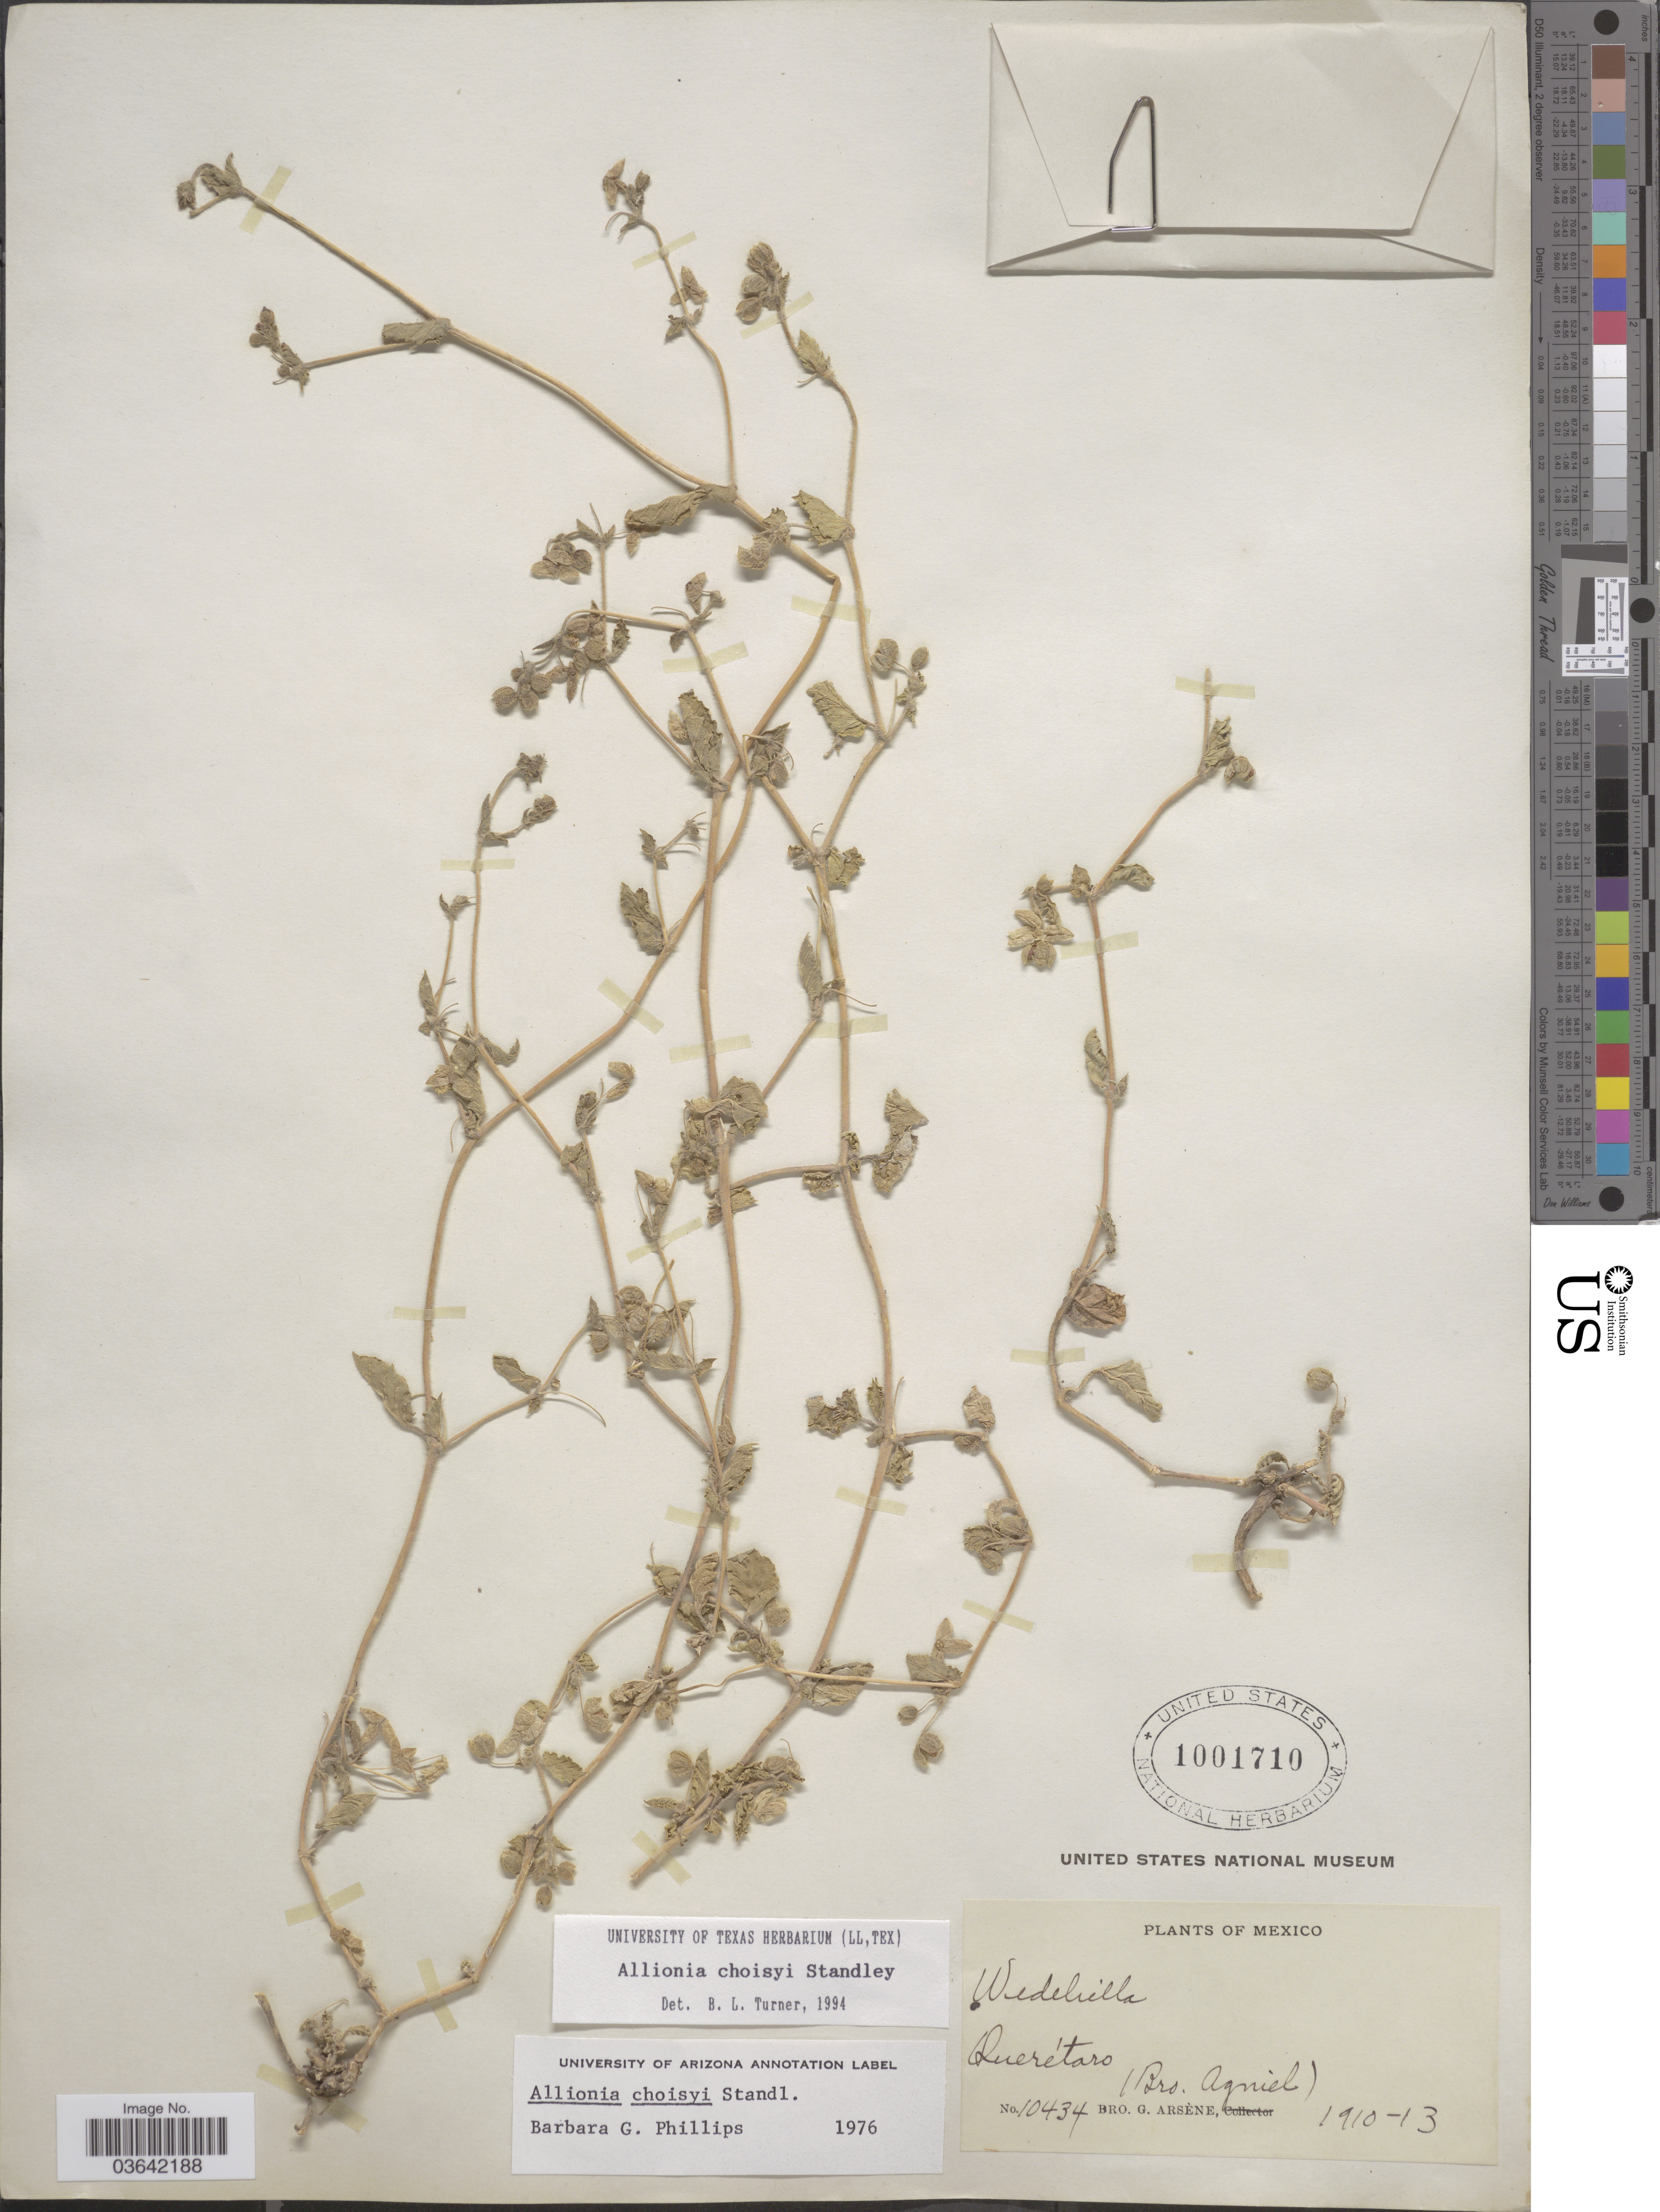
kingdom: Plantae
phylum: Tracheophyta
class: Magnoliopsida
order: Caryophyllales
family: Nyctaginaceae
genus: Allionia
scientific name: Allionia choisyi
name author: Standl.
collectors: Bro. G. Arsène & Bro. Agniel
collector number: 10434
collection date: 1910/1913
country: Mexico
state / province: Querétaro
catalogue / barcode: US 1001710